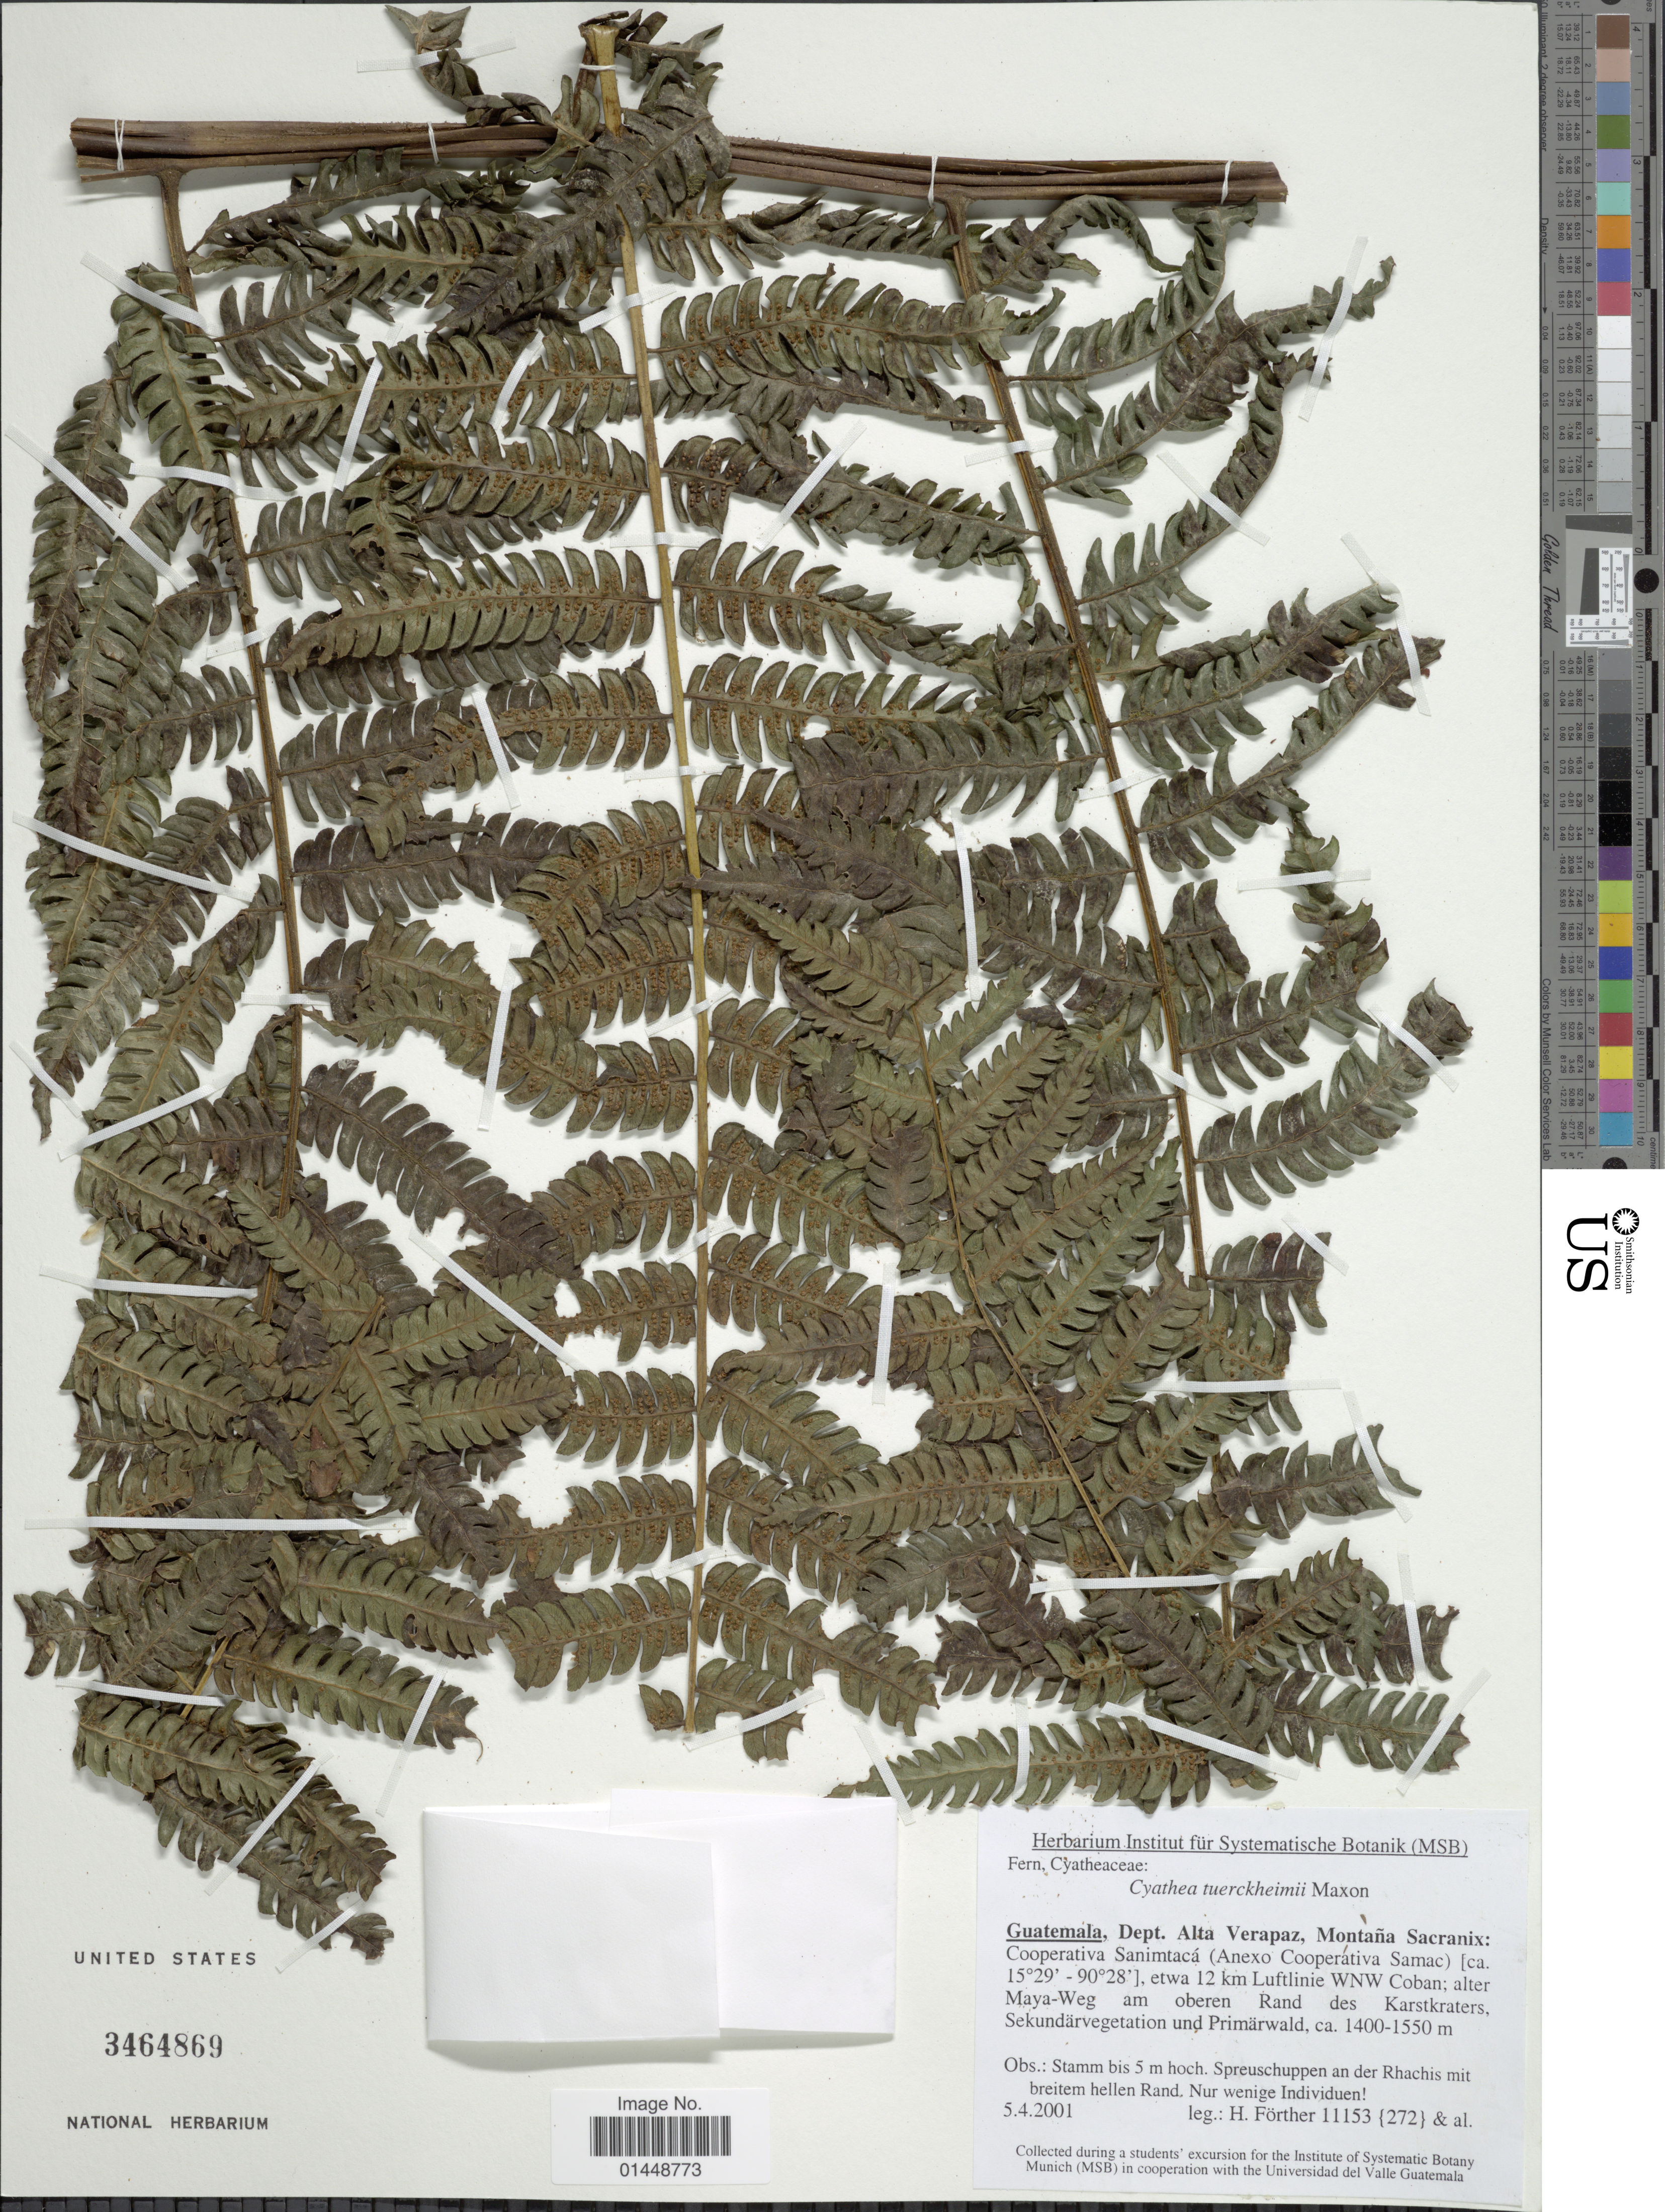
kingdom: Plantae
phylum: Tracheophyta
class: Polypodiopsida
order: Cyatheales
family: Cyatheaceae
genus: Cyathea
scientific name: Cyathea divergens var. tuerckheimii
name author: (Maxon) R.M. Tryon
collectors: H. Förther & et al.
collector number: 11153 {272}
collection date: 2001-04-05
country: Guatemala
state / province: Alta Verapaz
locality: Guatemala, Dept. Alta Verapaz, Montaña Sacranix: Cooperativa Sanimtacá (Anexo Cooperátiva Samac), etwa 12 km Luftlinie WNW Coban; alter Maya-Weg am oberen Rand des Karstkraters, Sekundärvegetation und Primärwald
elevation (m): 1400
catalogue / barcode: US 3464869